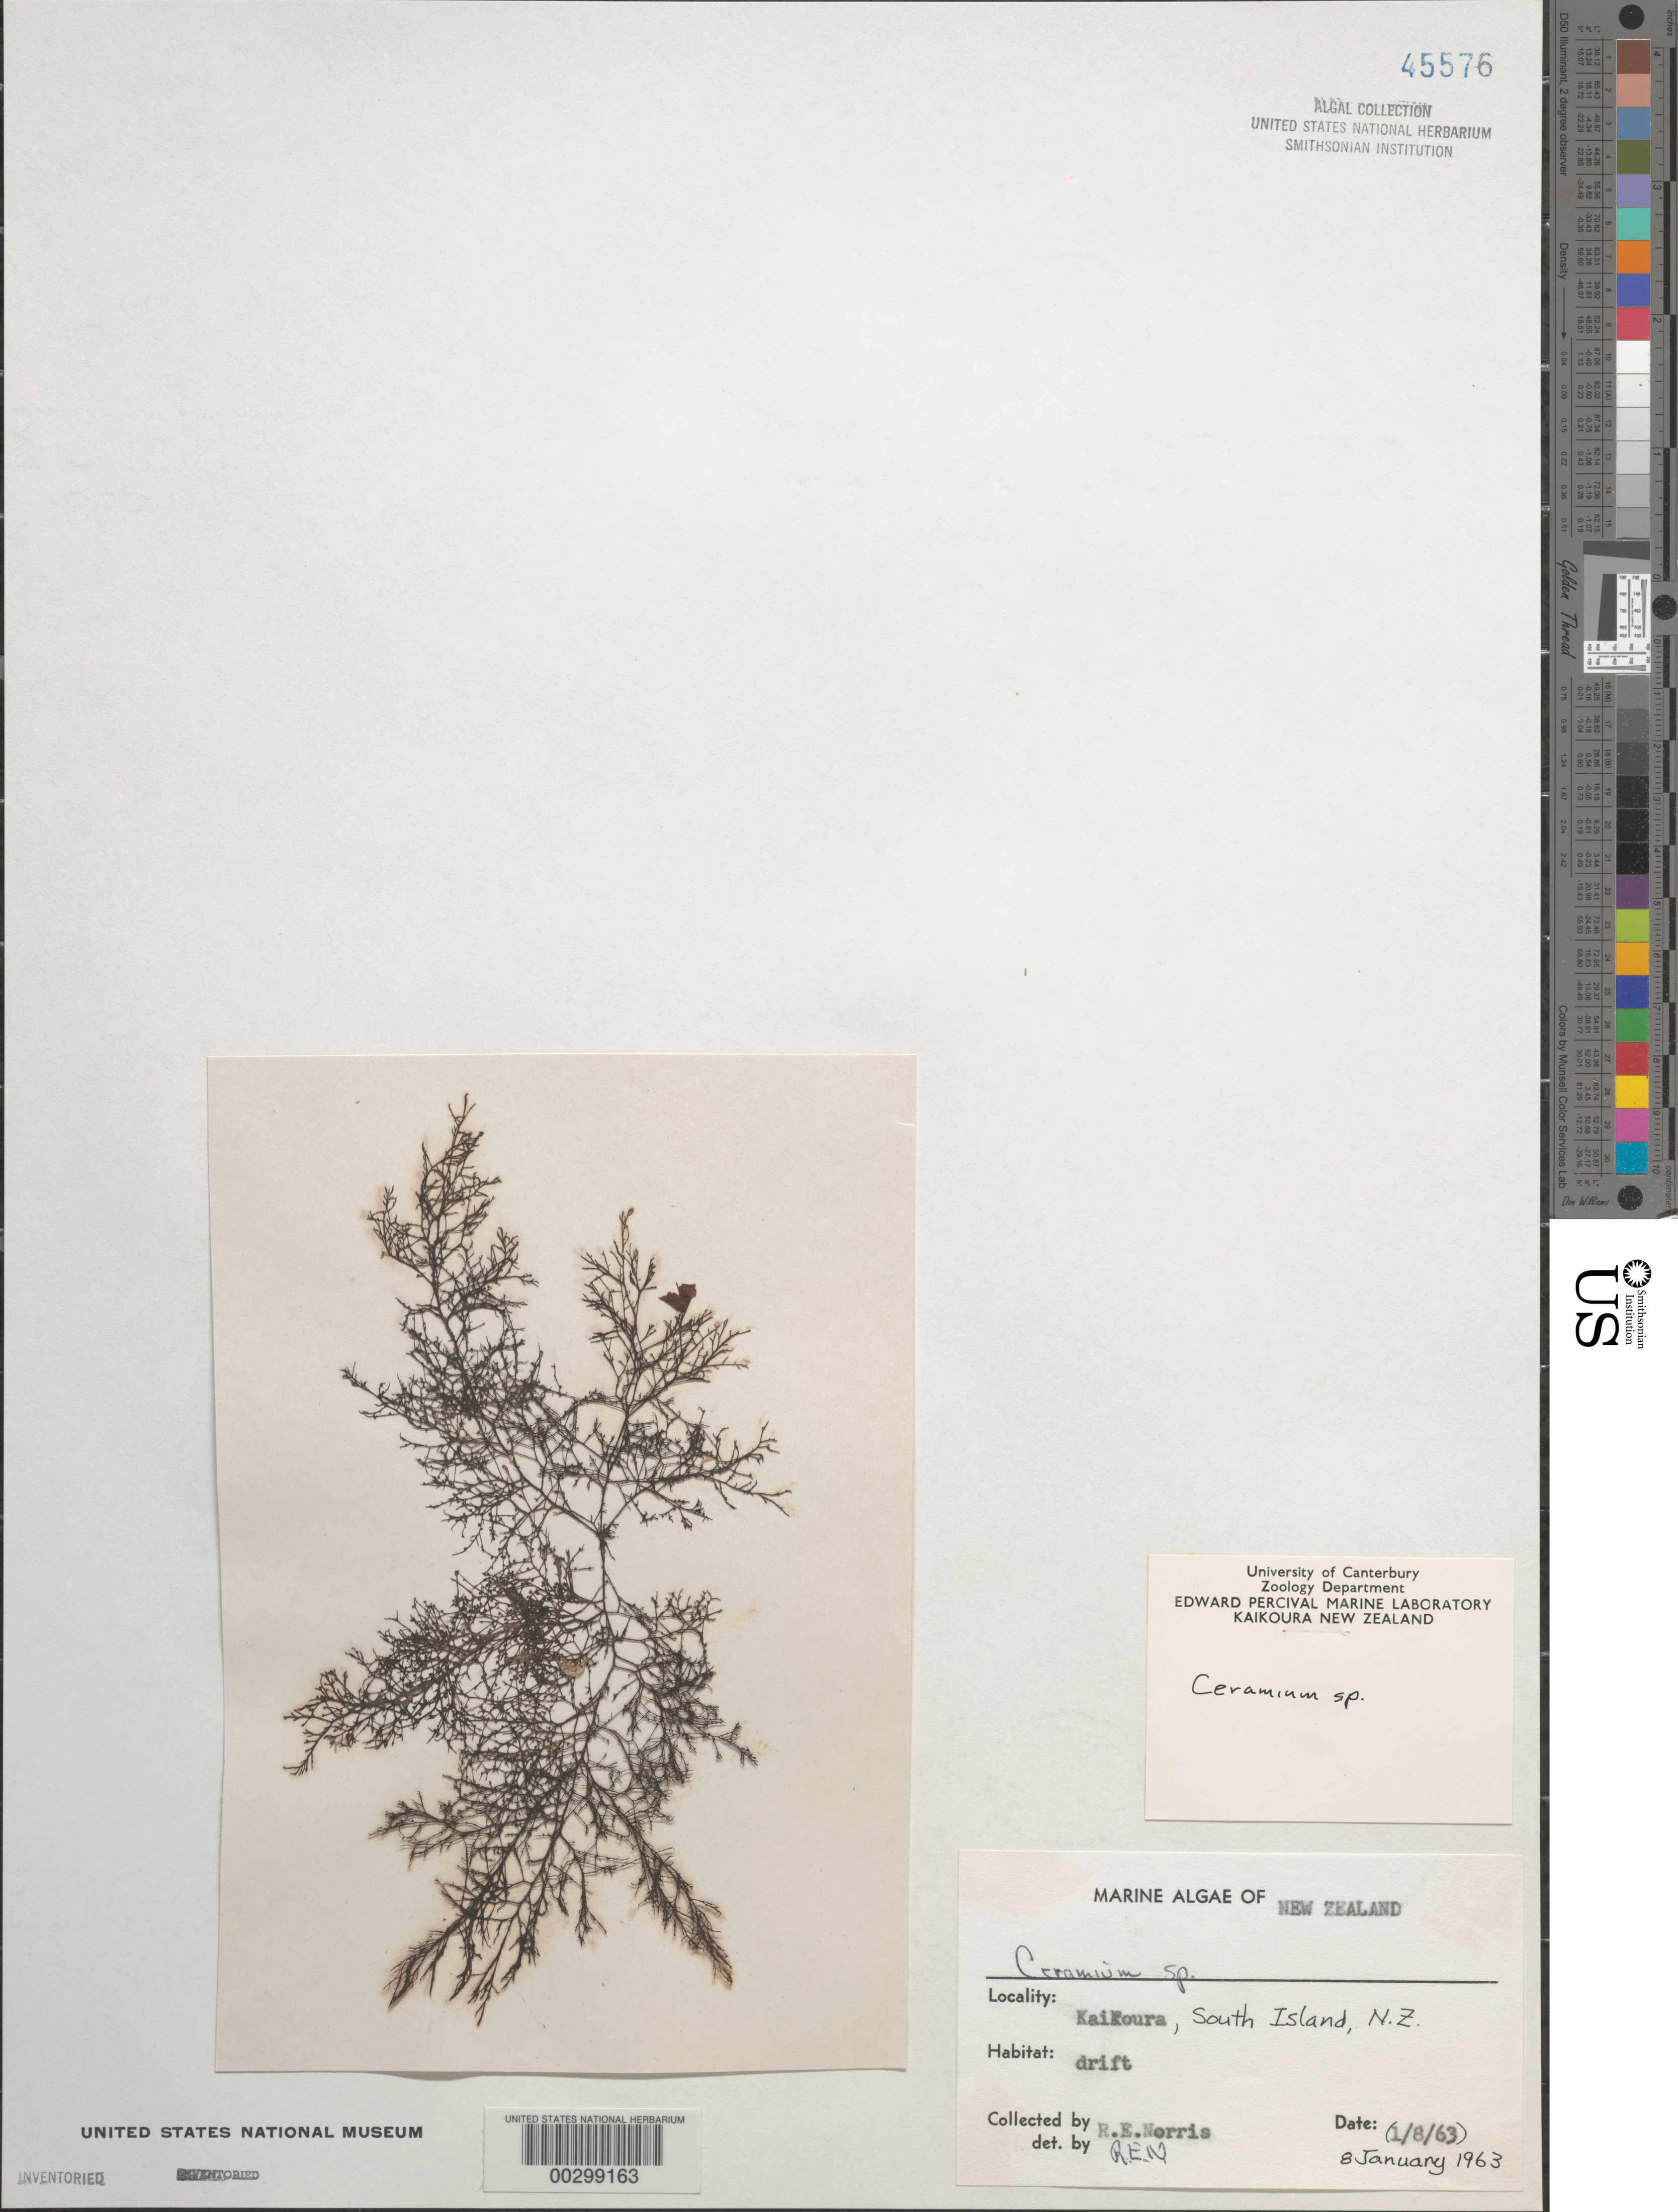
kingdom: Plantae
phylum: Rhodophyta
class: Florideophyceae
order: Ceramiales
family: Ceramiaceae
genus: Ceramium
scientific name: Ceramium sp.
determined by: Norris, R. E.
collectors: R. E. Norris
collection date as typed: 08 Jan 1963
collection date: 1963-01-08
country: New Zealand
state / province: Canterbury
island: South Island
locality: Kaikoura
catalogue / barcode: US 45576